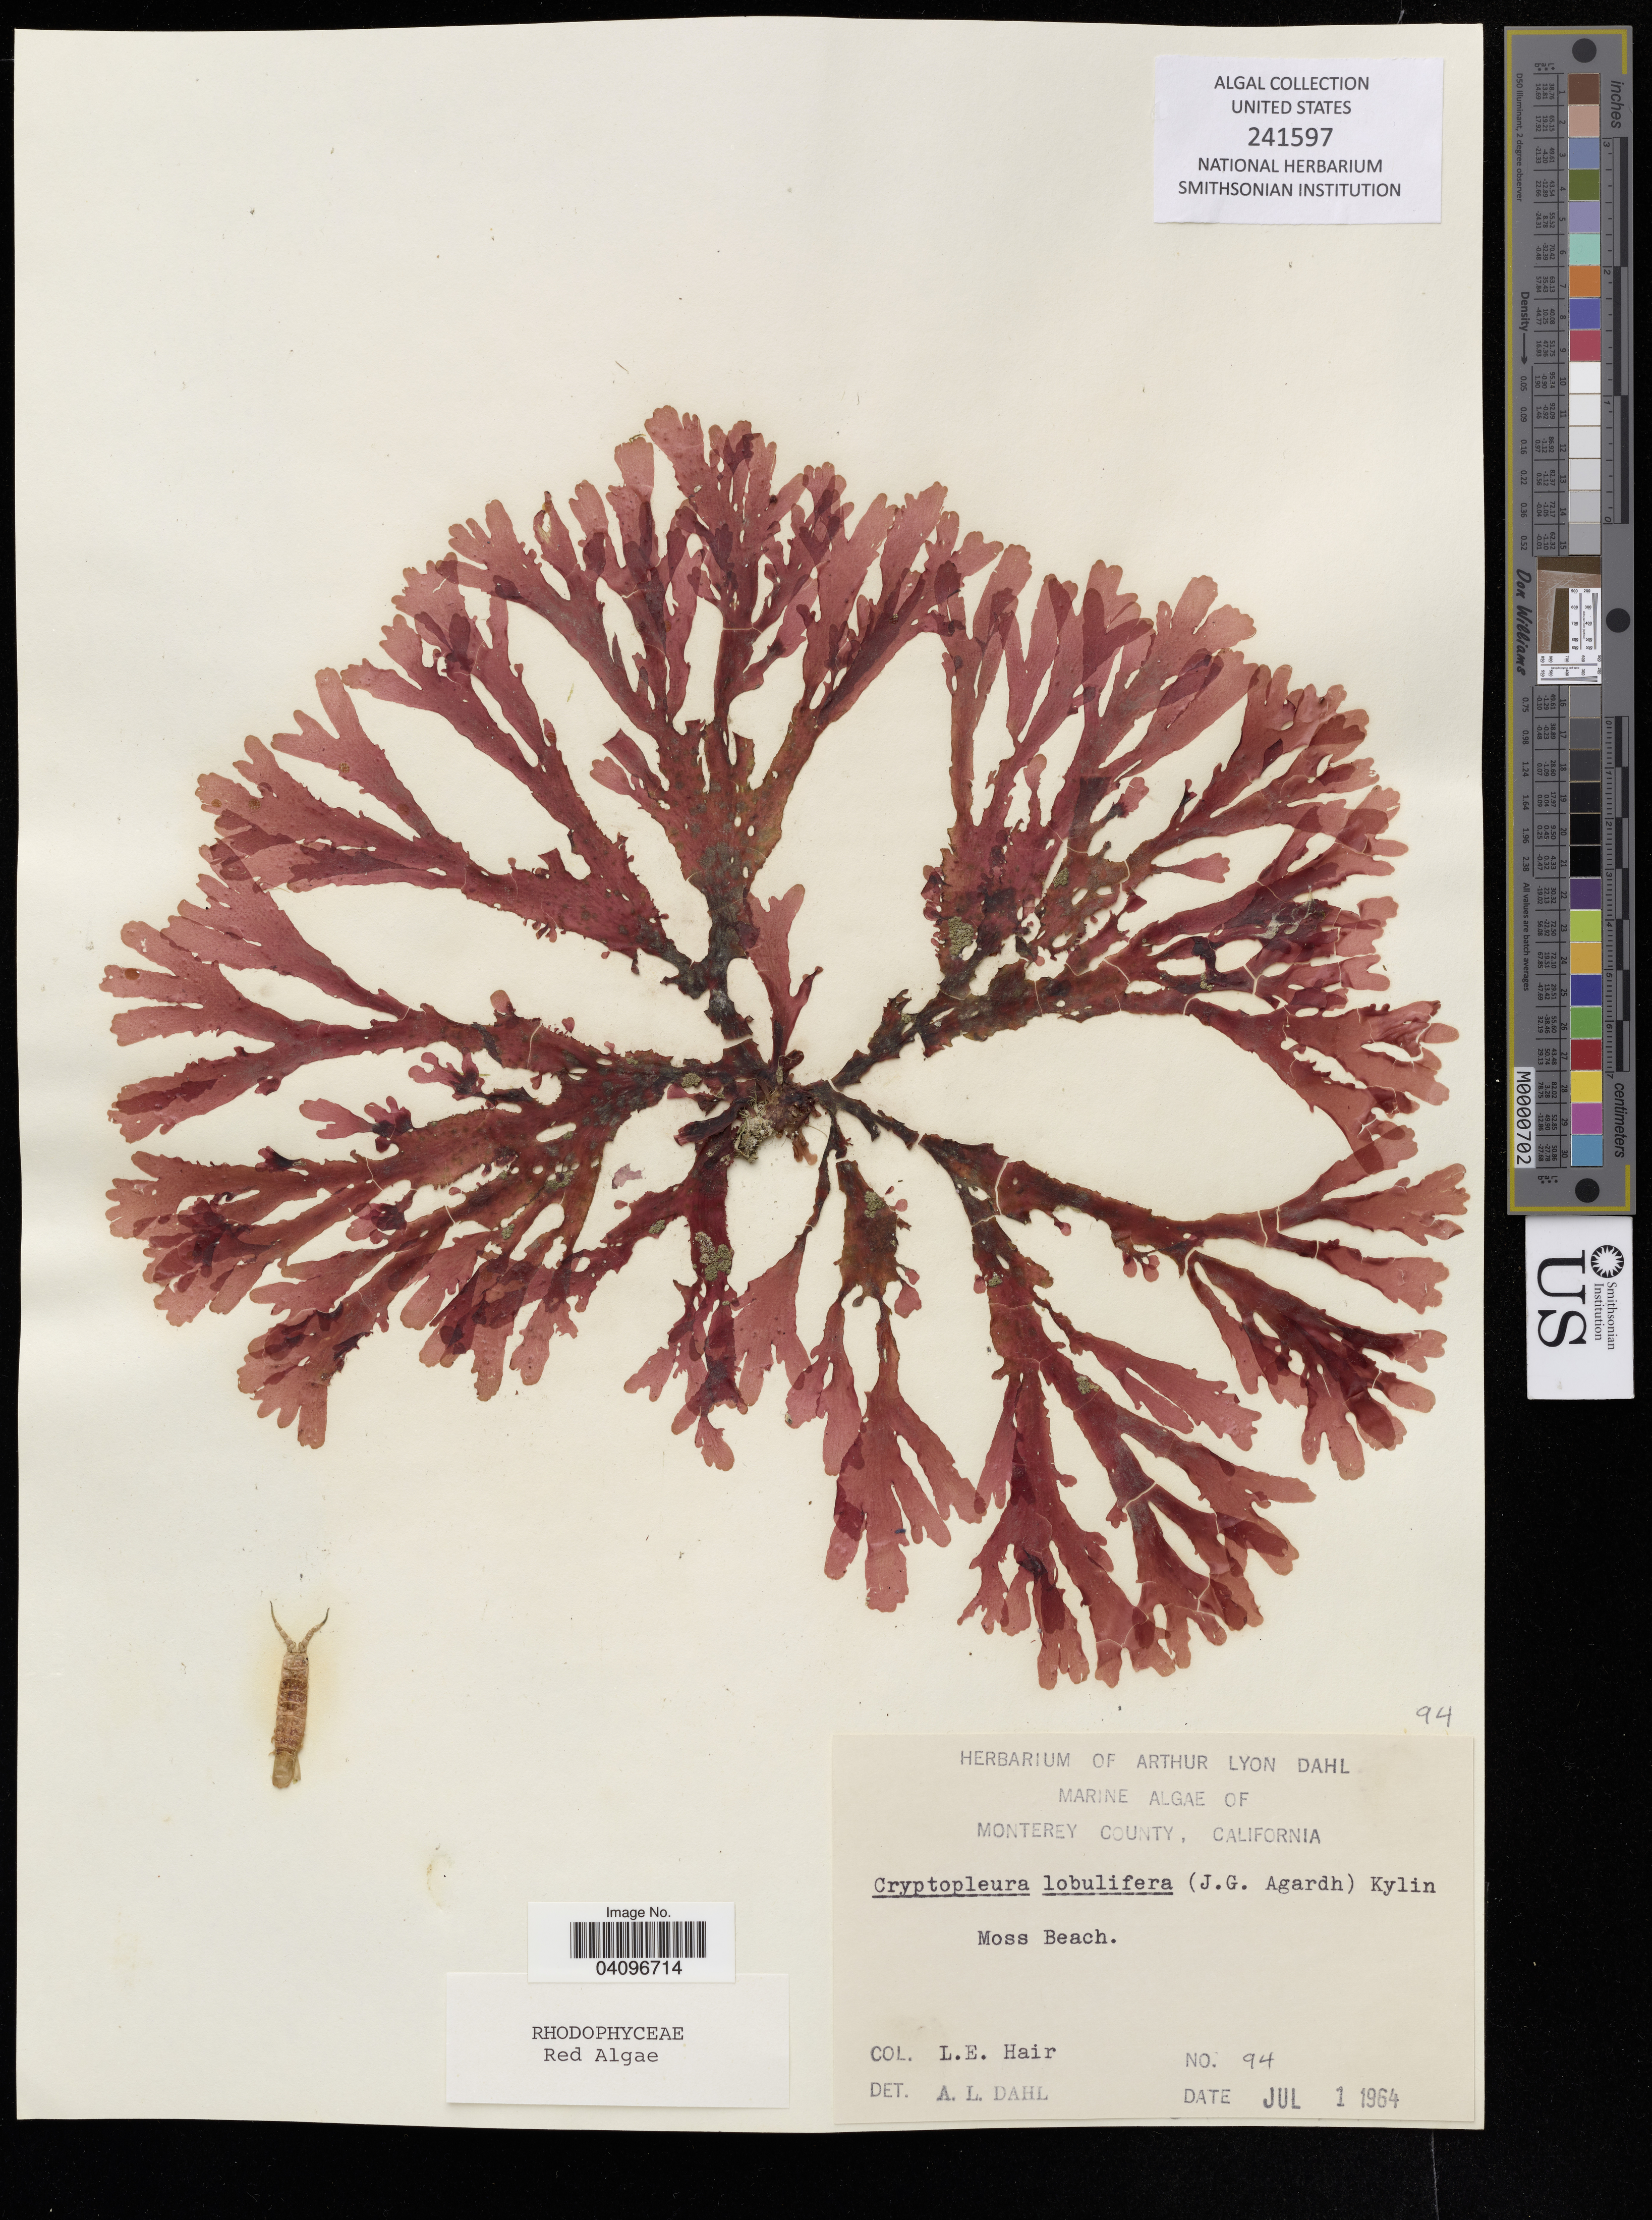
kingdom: Plantae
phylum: Rhodophyta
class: Florideophyceae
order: Ceramiales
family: Delesseriaceae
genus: Cryptopleura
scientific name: Cryptopleura lobulifera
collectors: L. Hair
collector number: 94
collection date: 1964-07-01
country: United States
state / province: California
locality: Monterey County.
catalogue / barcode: US 241597